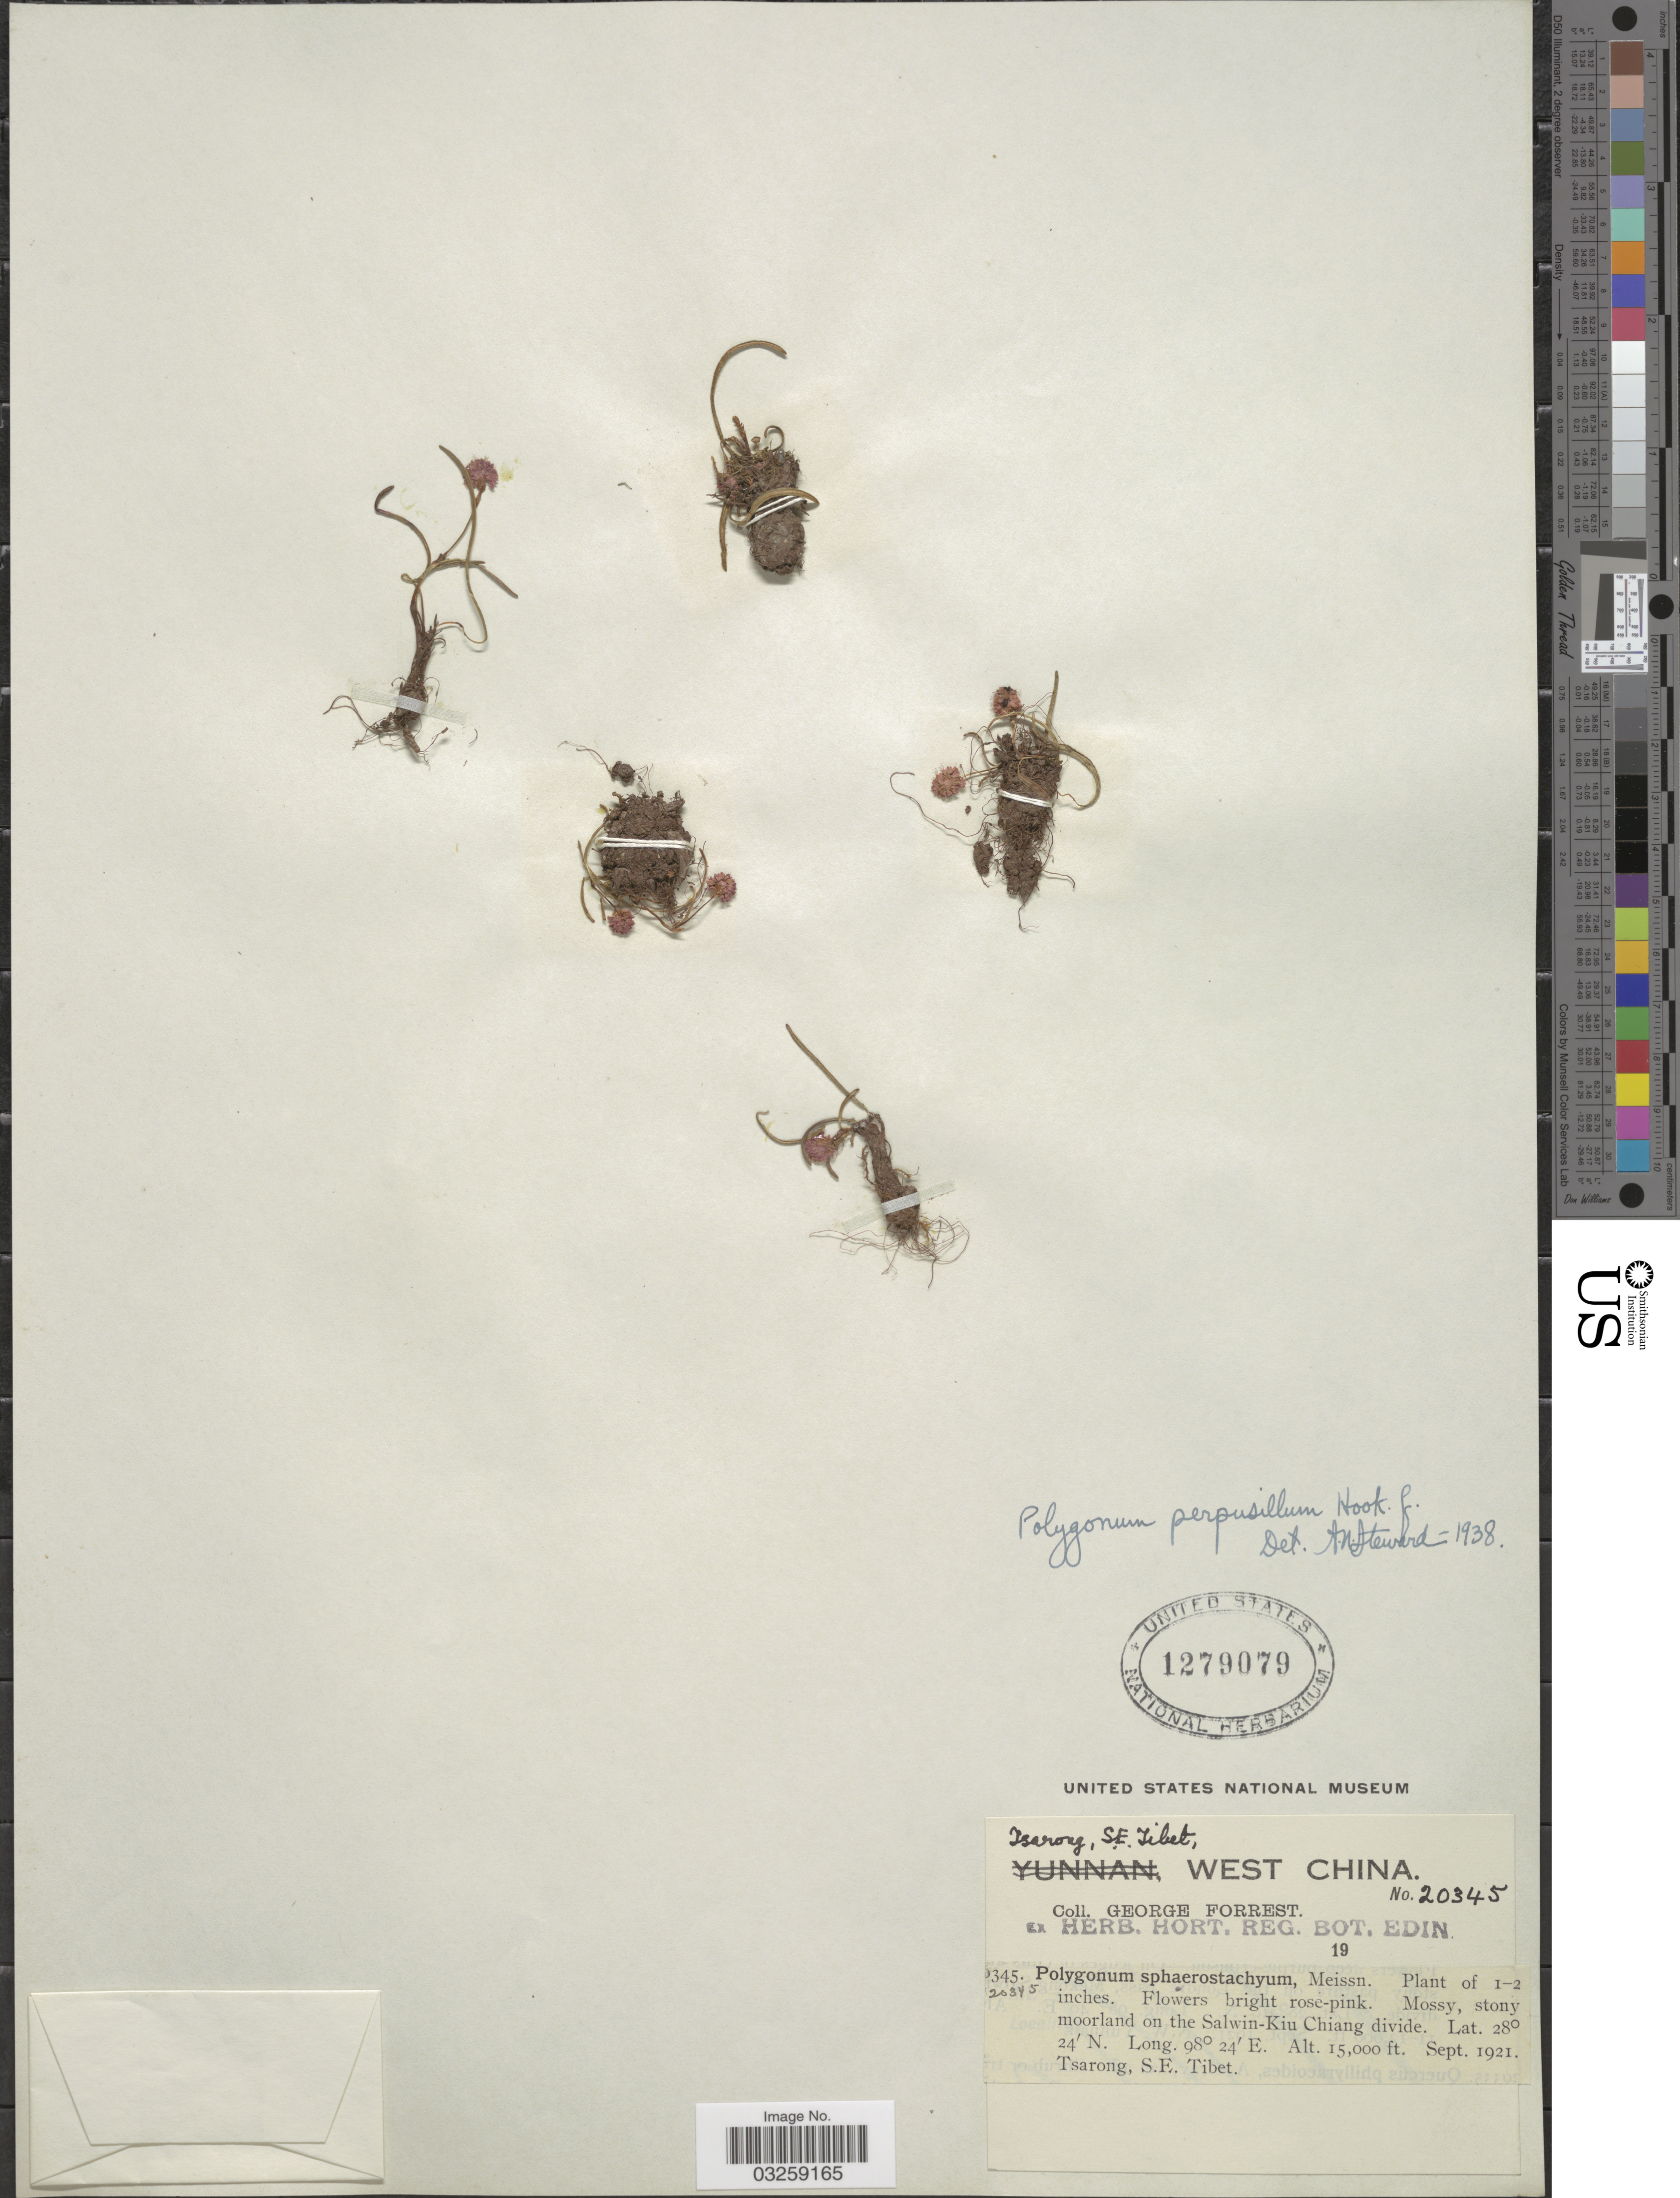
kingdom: Plantae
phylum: Tracheophyta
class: Magnoliopsida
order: Caryophyllales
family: Polygonaceae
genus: Bistorta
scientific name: Bistorta perpusilla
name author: (Hook. f.) Greene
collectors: G. Forrest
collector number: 20345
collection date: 1921-09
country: China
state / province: Xizang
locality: West China. On the Salwin-Kiu Chiang divide. Tsarong, S.E. Tibet.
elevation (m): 4572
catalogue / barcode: US 1279079